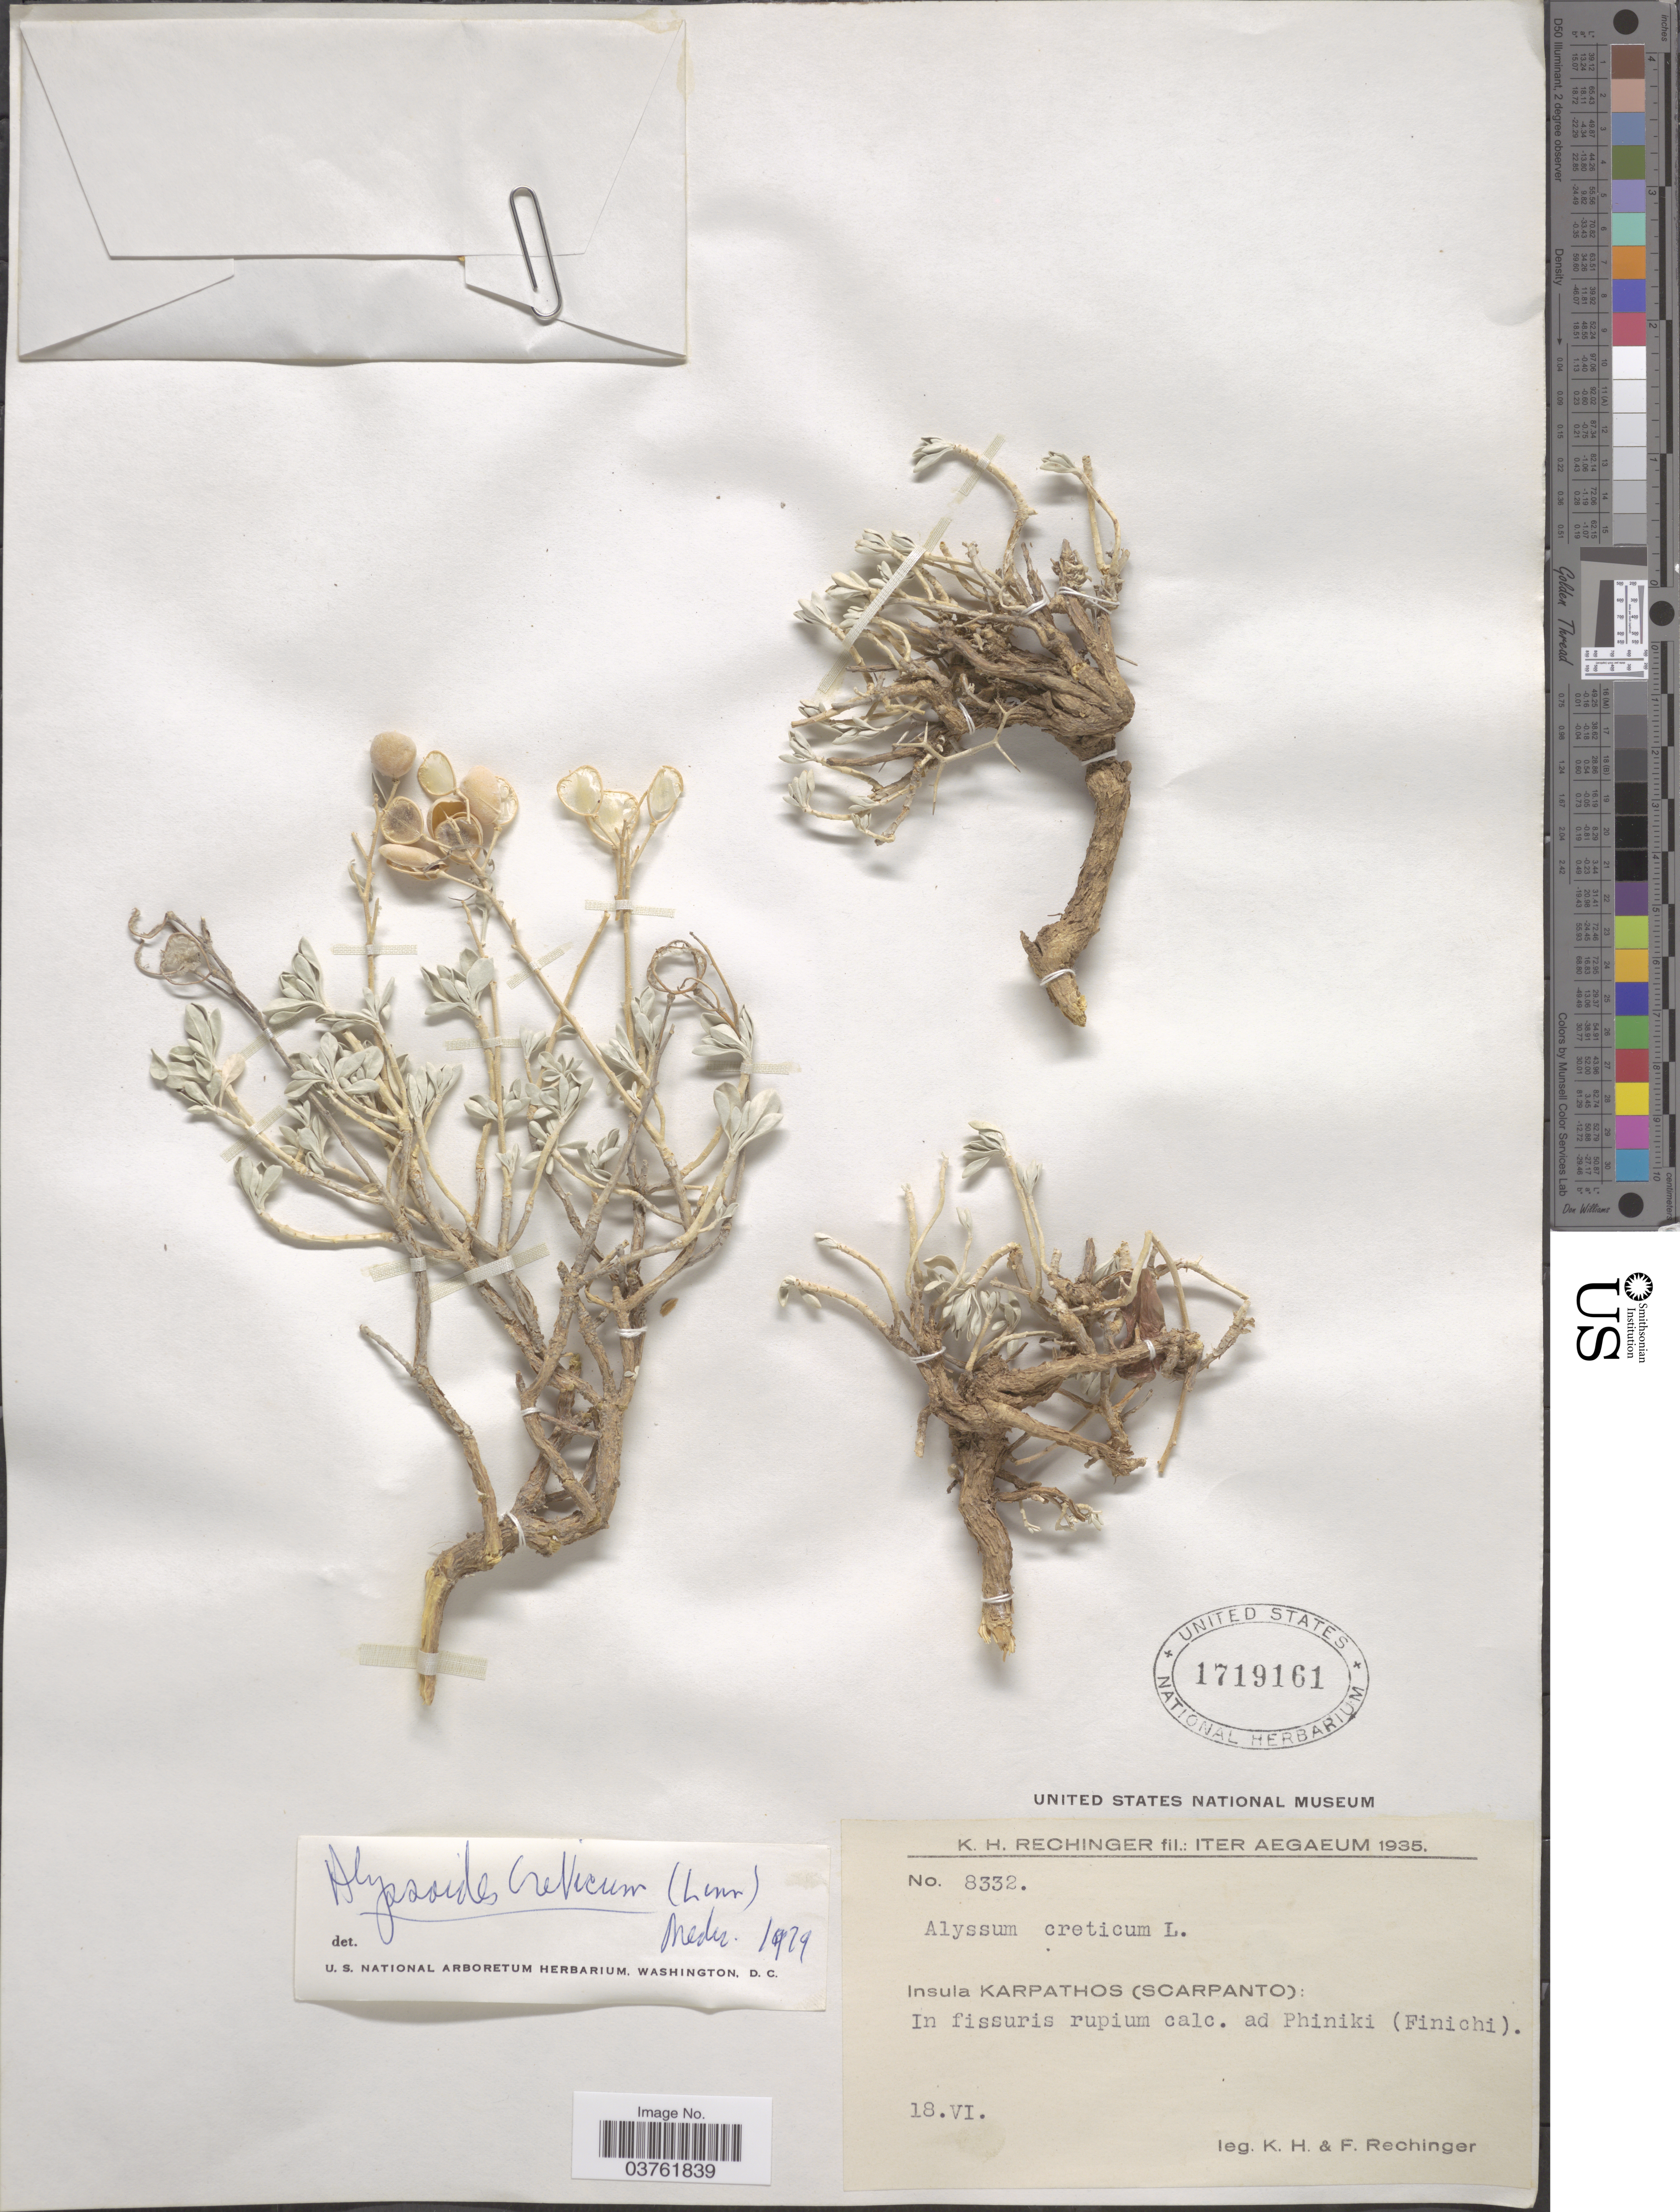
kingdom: Plantae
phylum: Tracheophyta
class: Magnoliopsida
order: Brassicales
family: Brassicaceae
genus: Alyssum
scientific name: Alyssum creticum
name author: L.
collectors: K. H. Rechinger & F. Rechinger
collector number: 8332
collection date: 1935-06-18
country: Greece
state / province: South Aegean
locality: Aegaeum. Insula Karpathos (Scarpanto): In fissuris rupium calc. ad Phiniki (Finichi).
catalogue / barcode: US 1719161